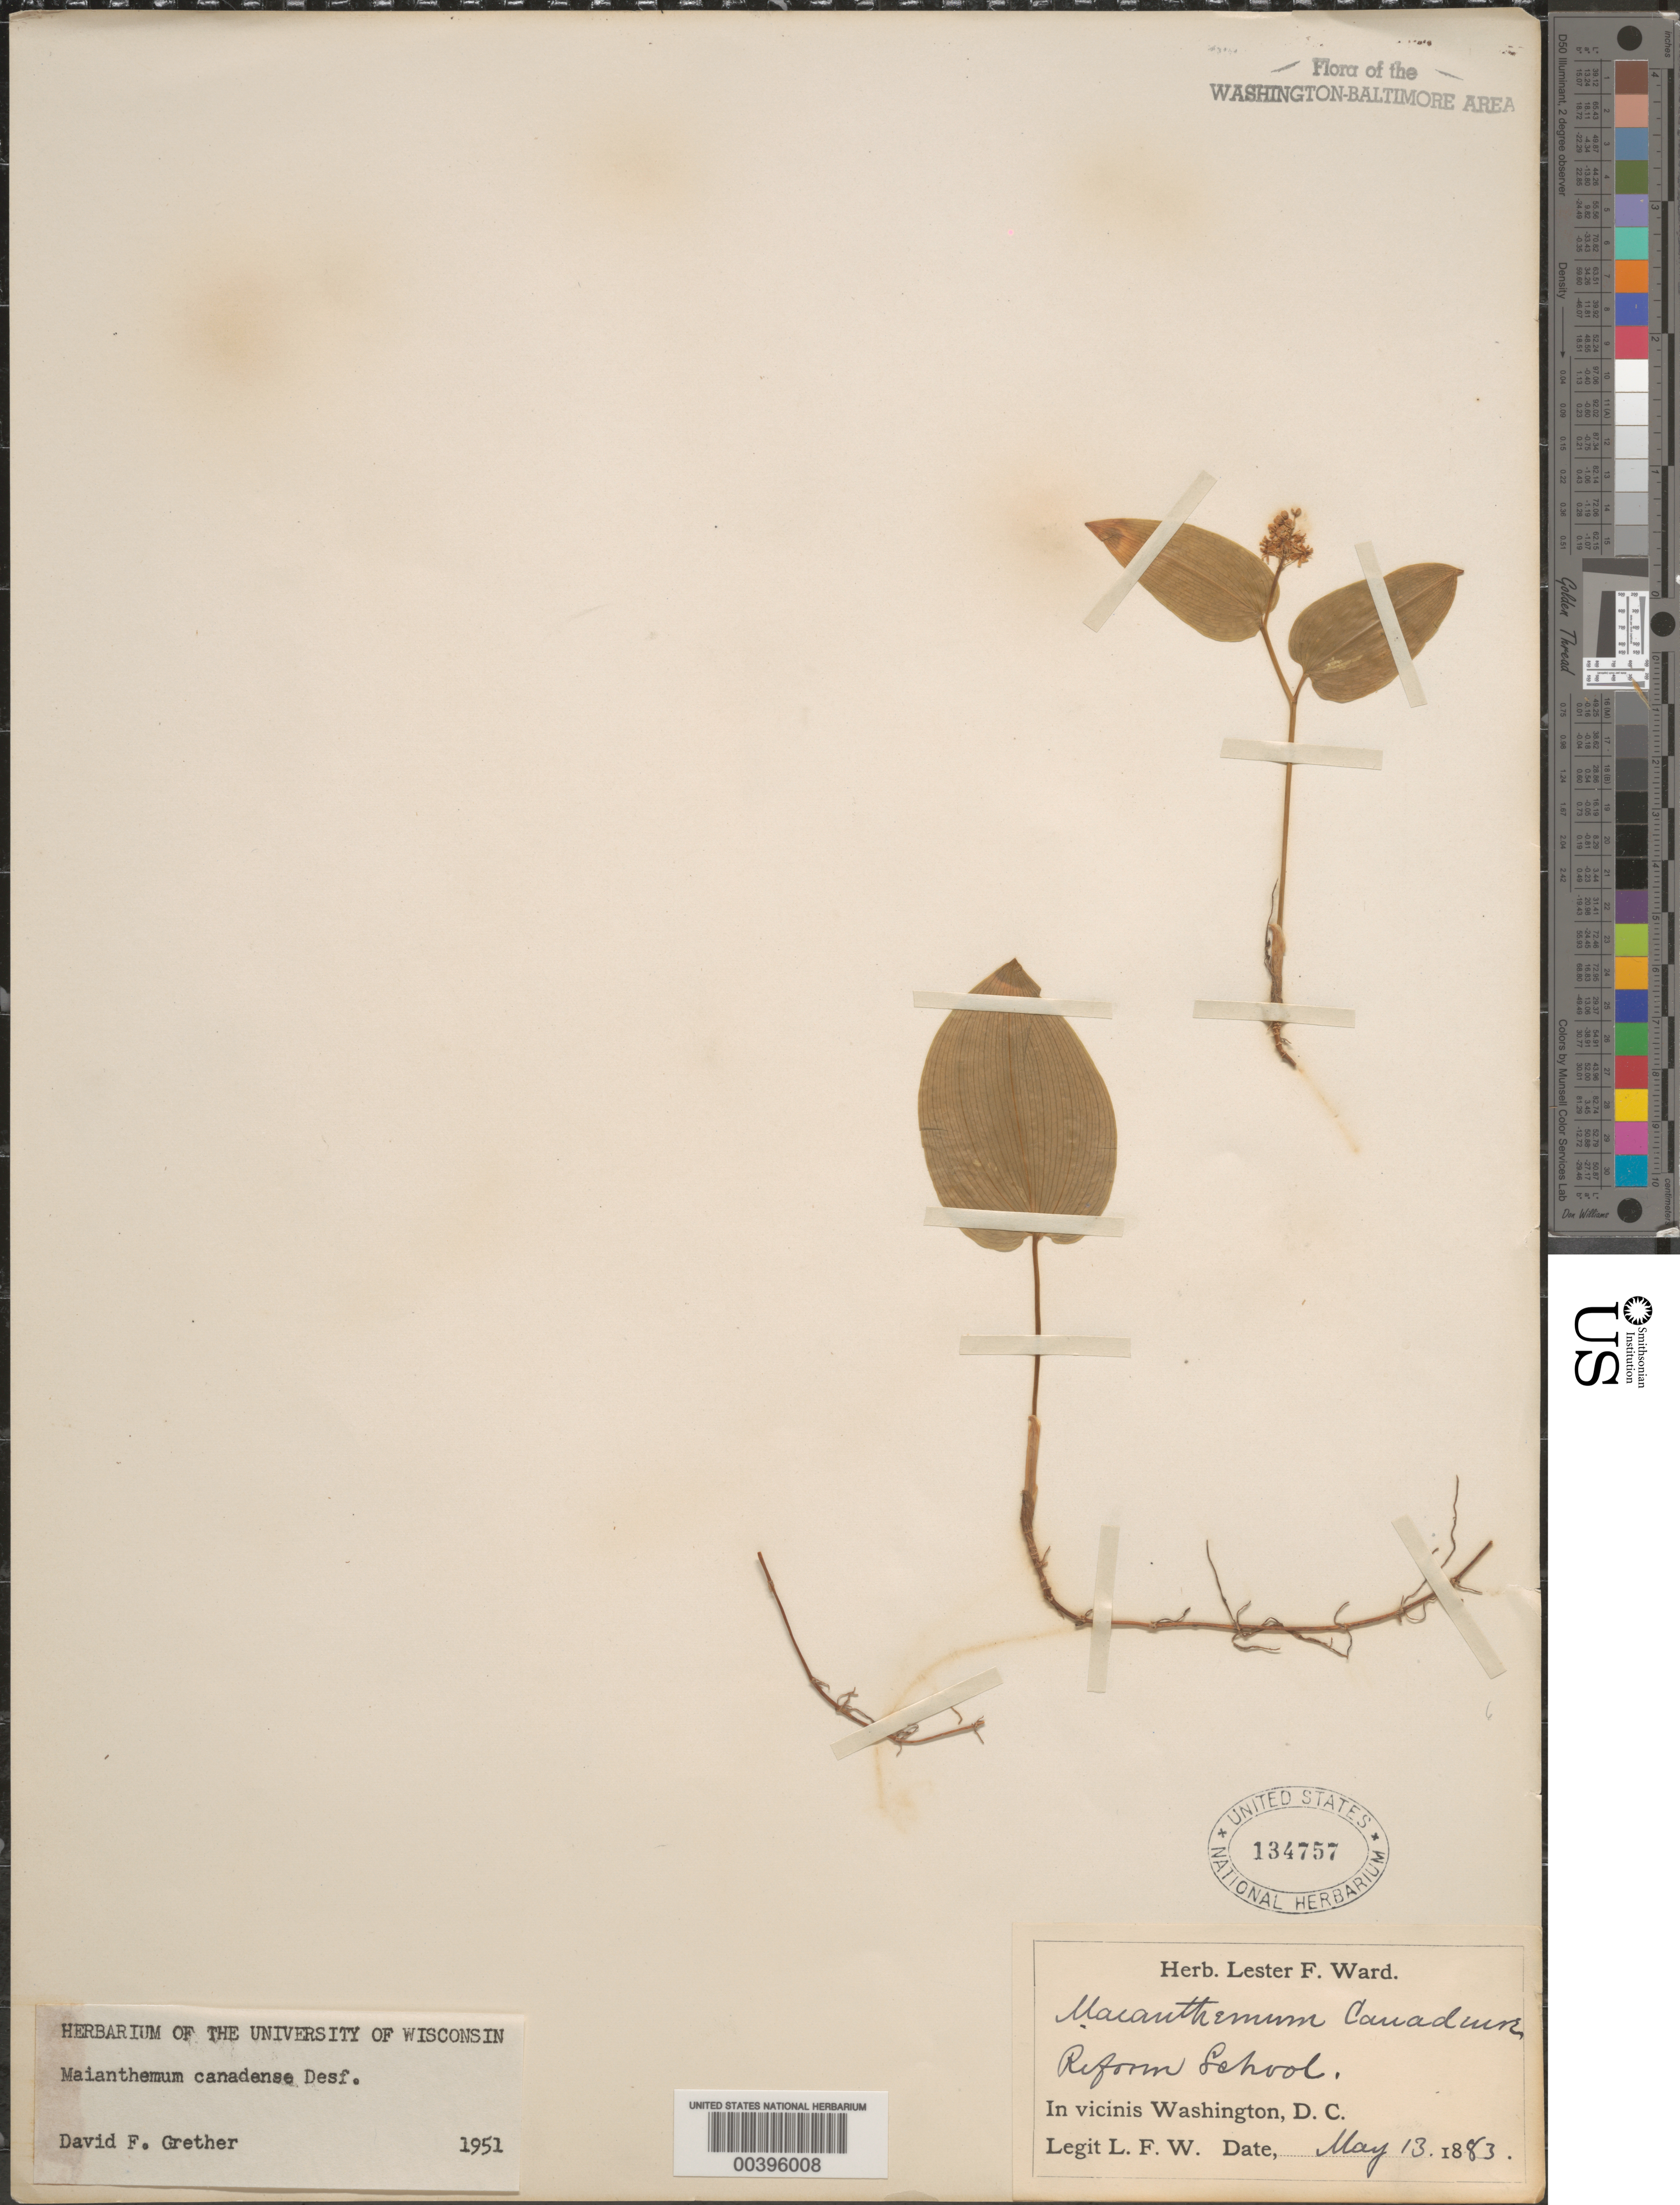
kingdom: Plantae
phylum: Tracheophyta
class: Liliopsida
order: Asparagales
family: Asparagaceae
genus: Maianthemum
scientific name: Maianthemum canadense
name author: Desf.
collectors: L. F. Ward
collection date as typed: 13 May 1883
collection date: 1883-05-13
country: United States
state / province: District of Columbia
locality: Reform School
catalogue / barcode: US 134757